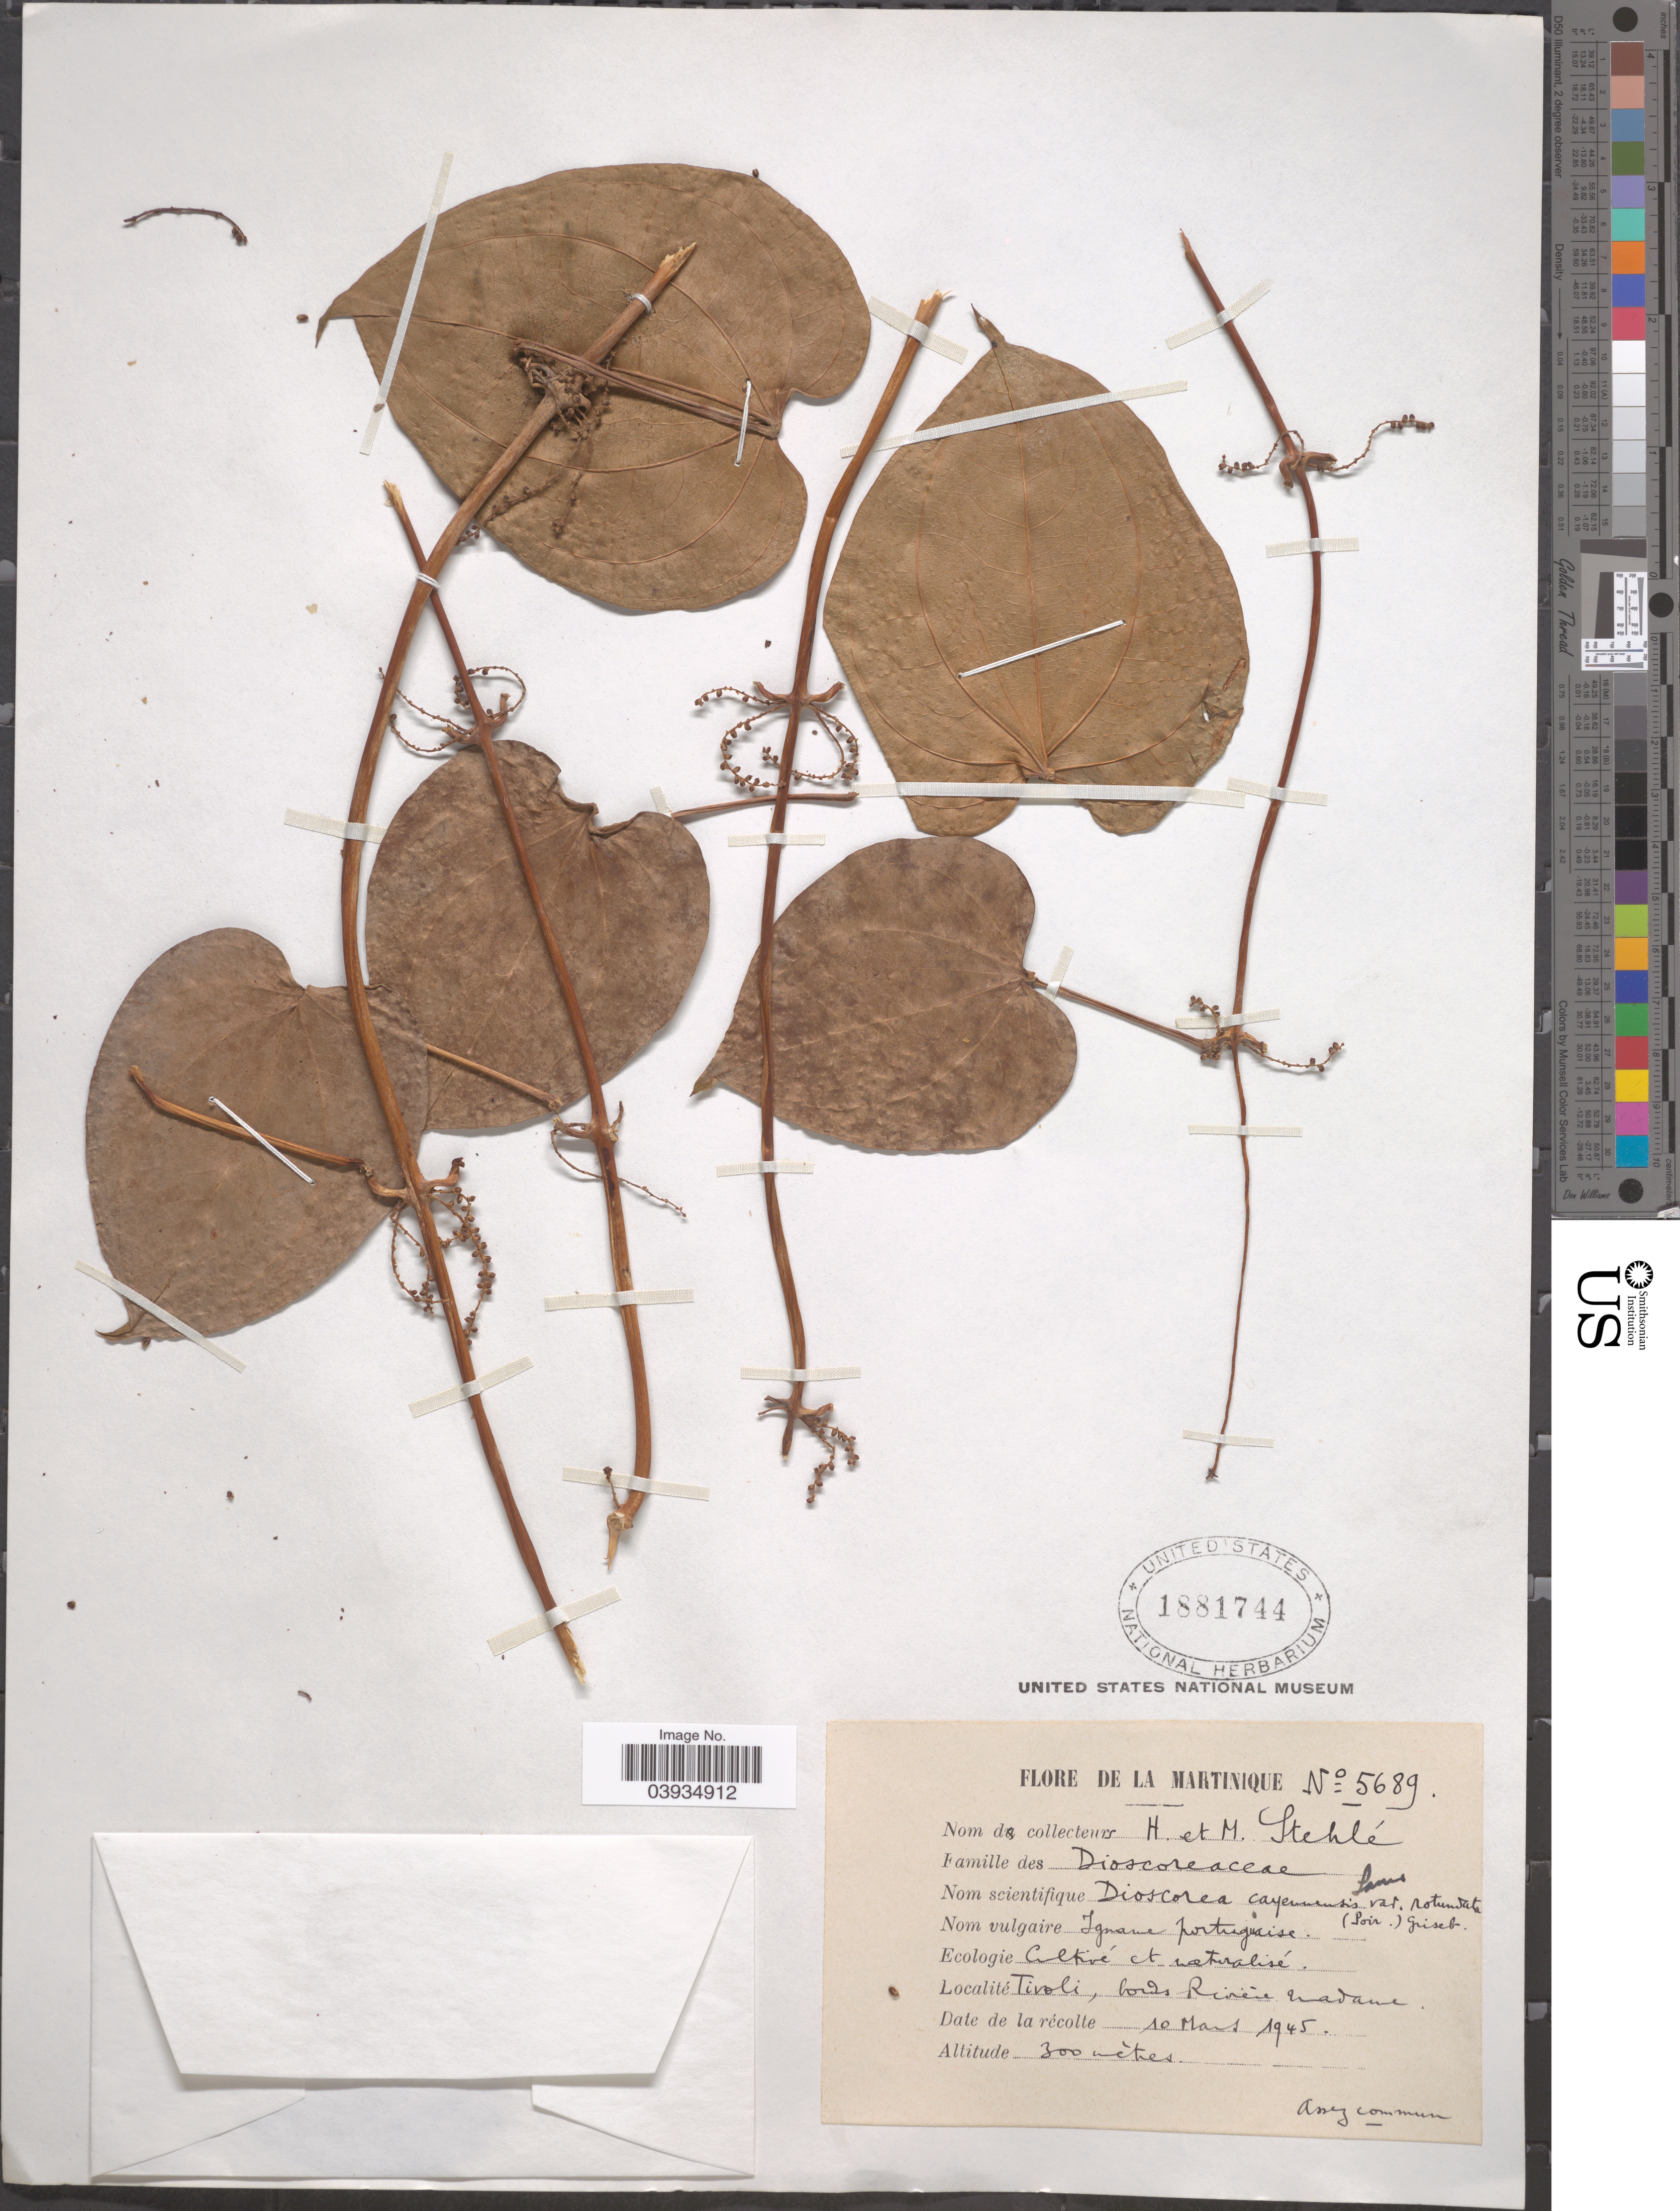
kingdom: Plantae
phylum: Tracheophyta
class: Liliopsida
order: Dioscoreales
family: Dioscoreaceae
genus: Dioscorea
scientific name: Dioscorea cayenensis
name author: Lam.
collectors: H. Stehlé & M. Stehlé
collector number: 5689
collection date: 1945-03-10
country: Grenada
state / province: Carriacou and Petite Martinique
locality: Martinique. Tiroli, bords Riviére Madame.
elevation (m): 300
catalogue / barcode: US 1881744